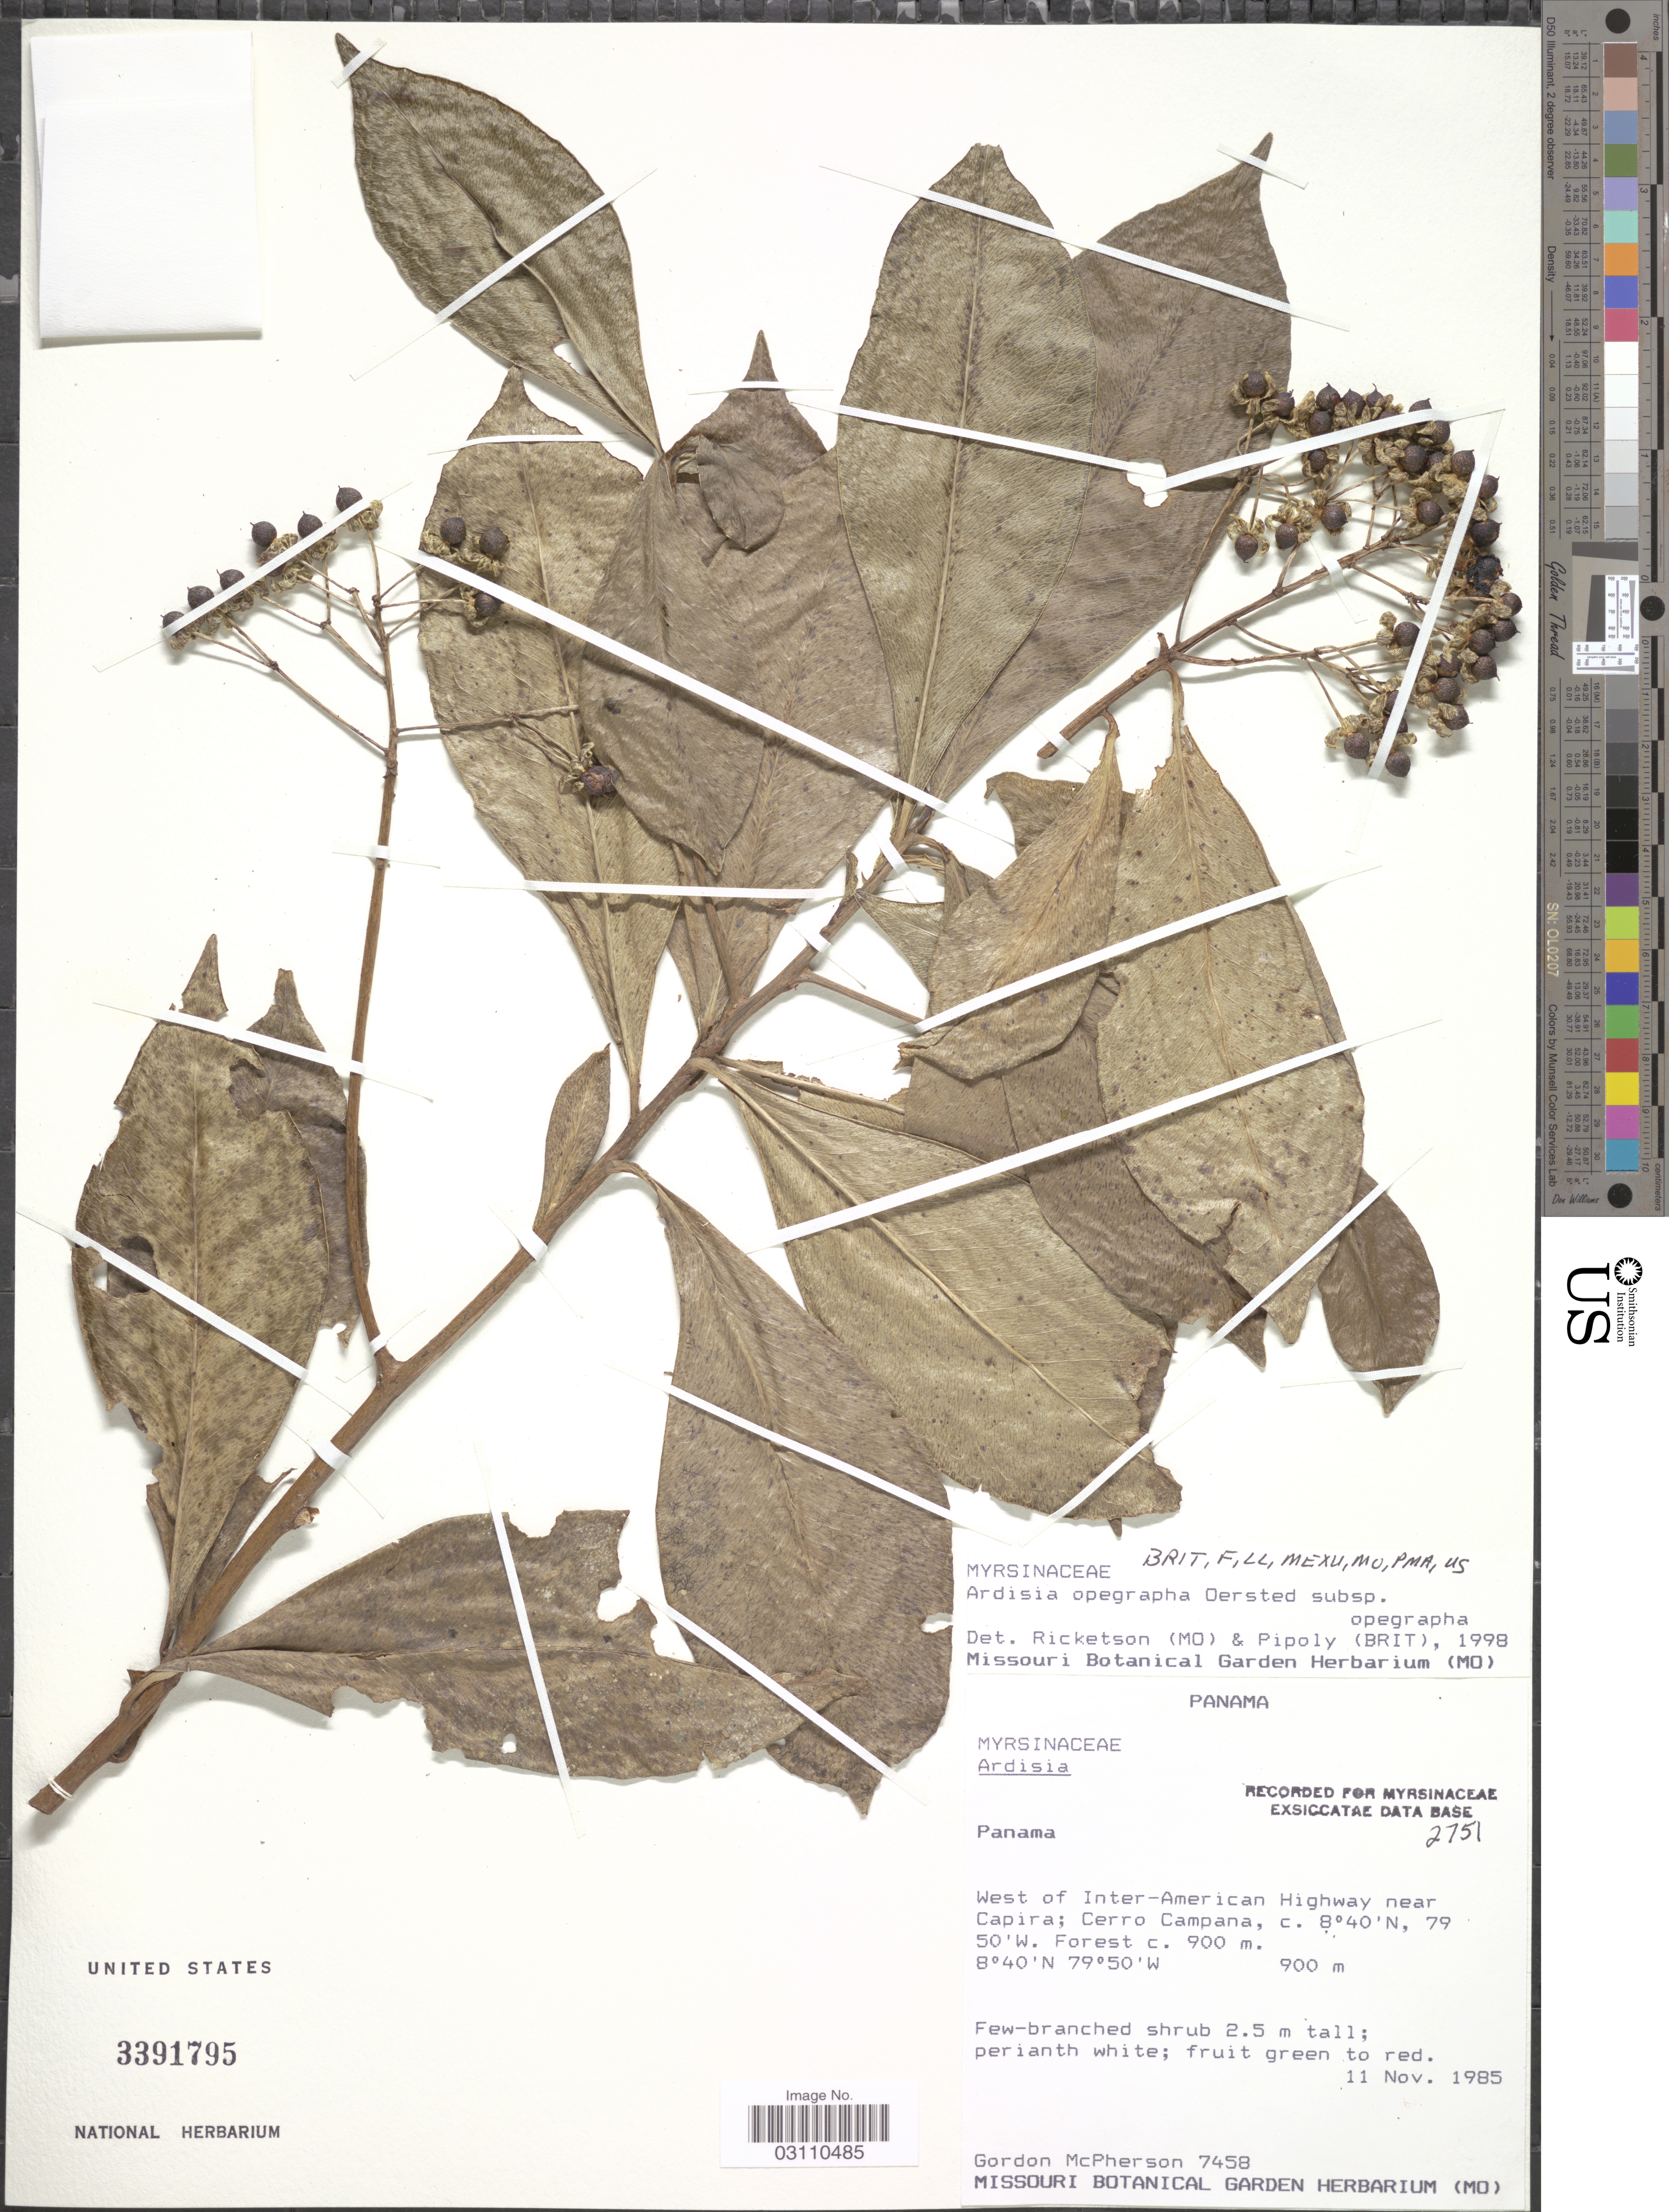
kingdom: Plantae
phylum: Tracheophyta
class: Magnoliopsida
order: Ericales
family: Primulaceae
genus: Ardisia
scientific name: Ardisia opegrapha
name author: Oerst.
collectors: G. McPherson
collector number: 7458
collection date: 1985-11-11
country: Panama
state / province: Panamá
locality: West of Inter-American Highway near Capira; Cerro Campana.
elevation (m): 900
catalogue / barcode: US 3391795